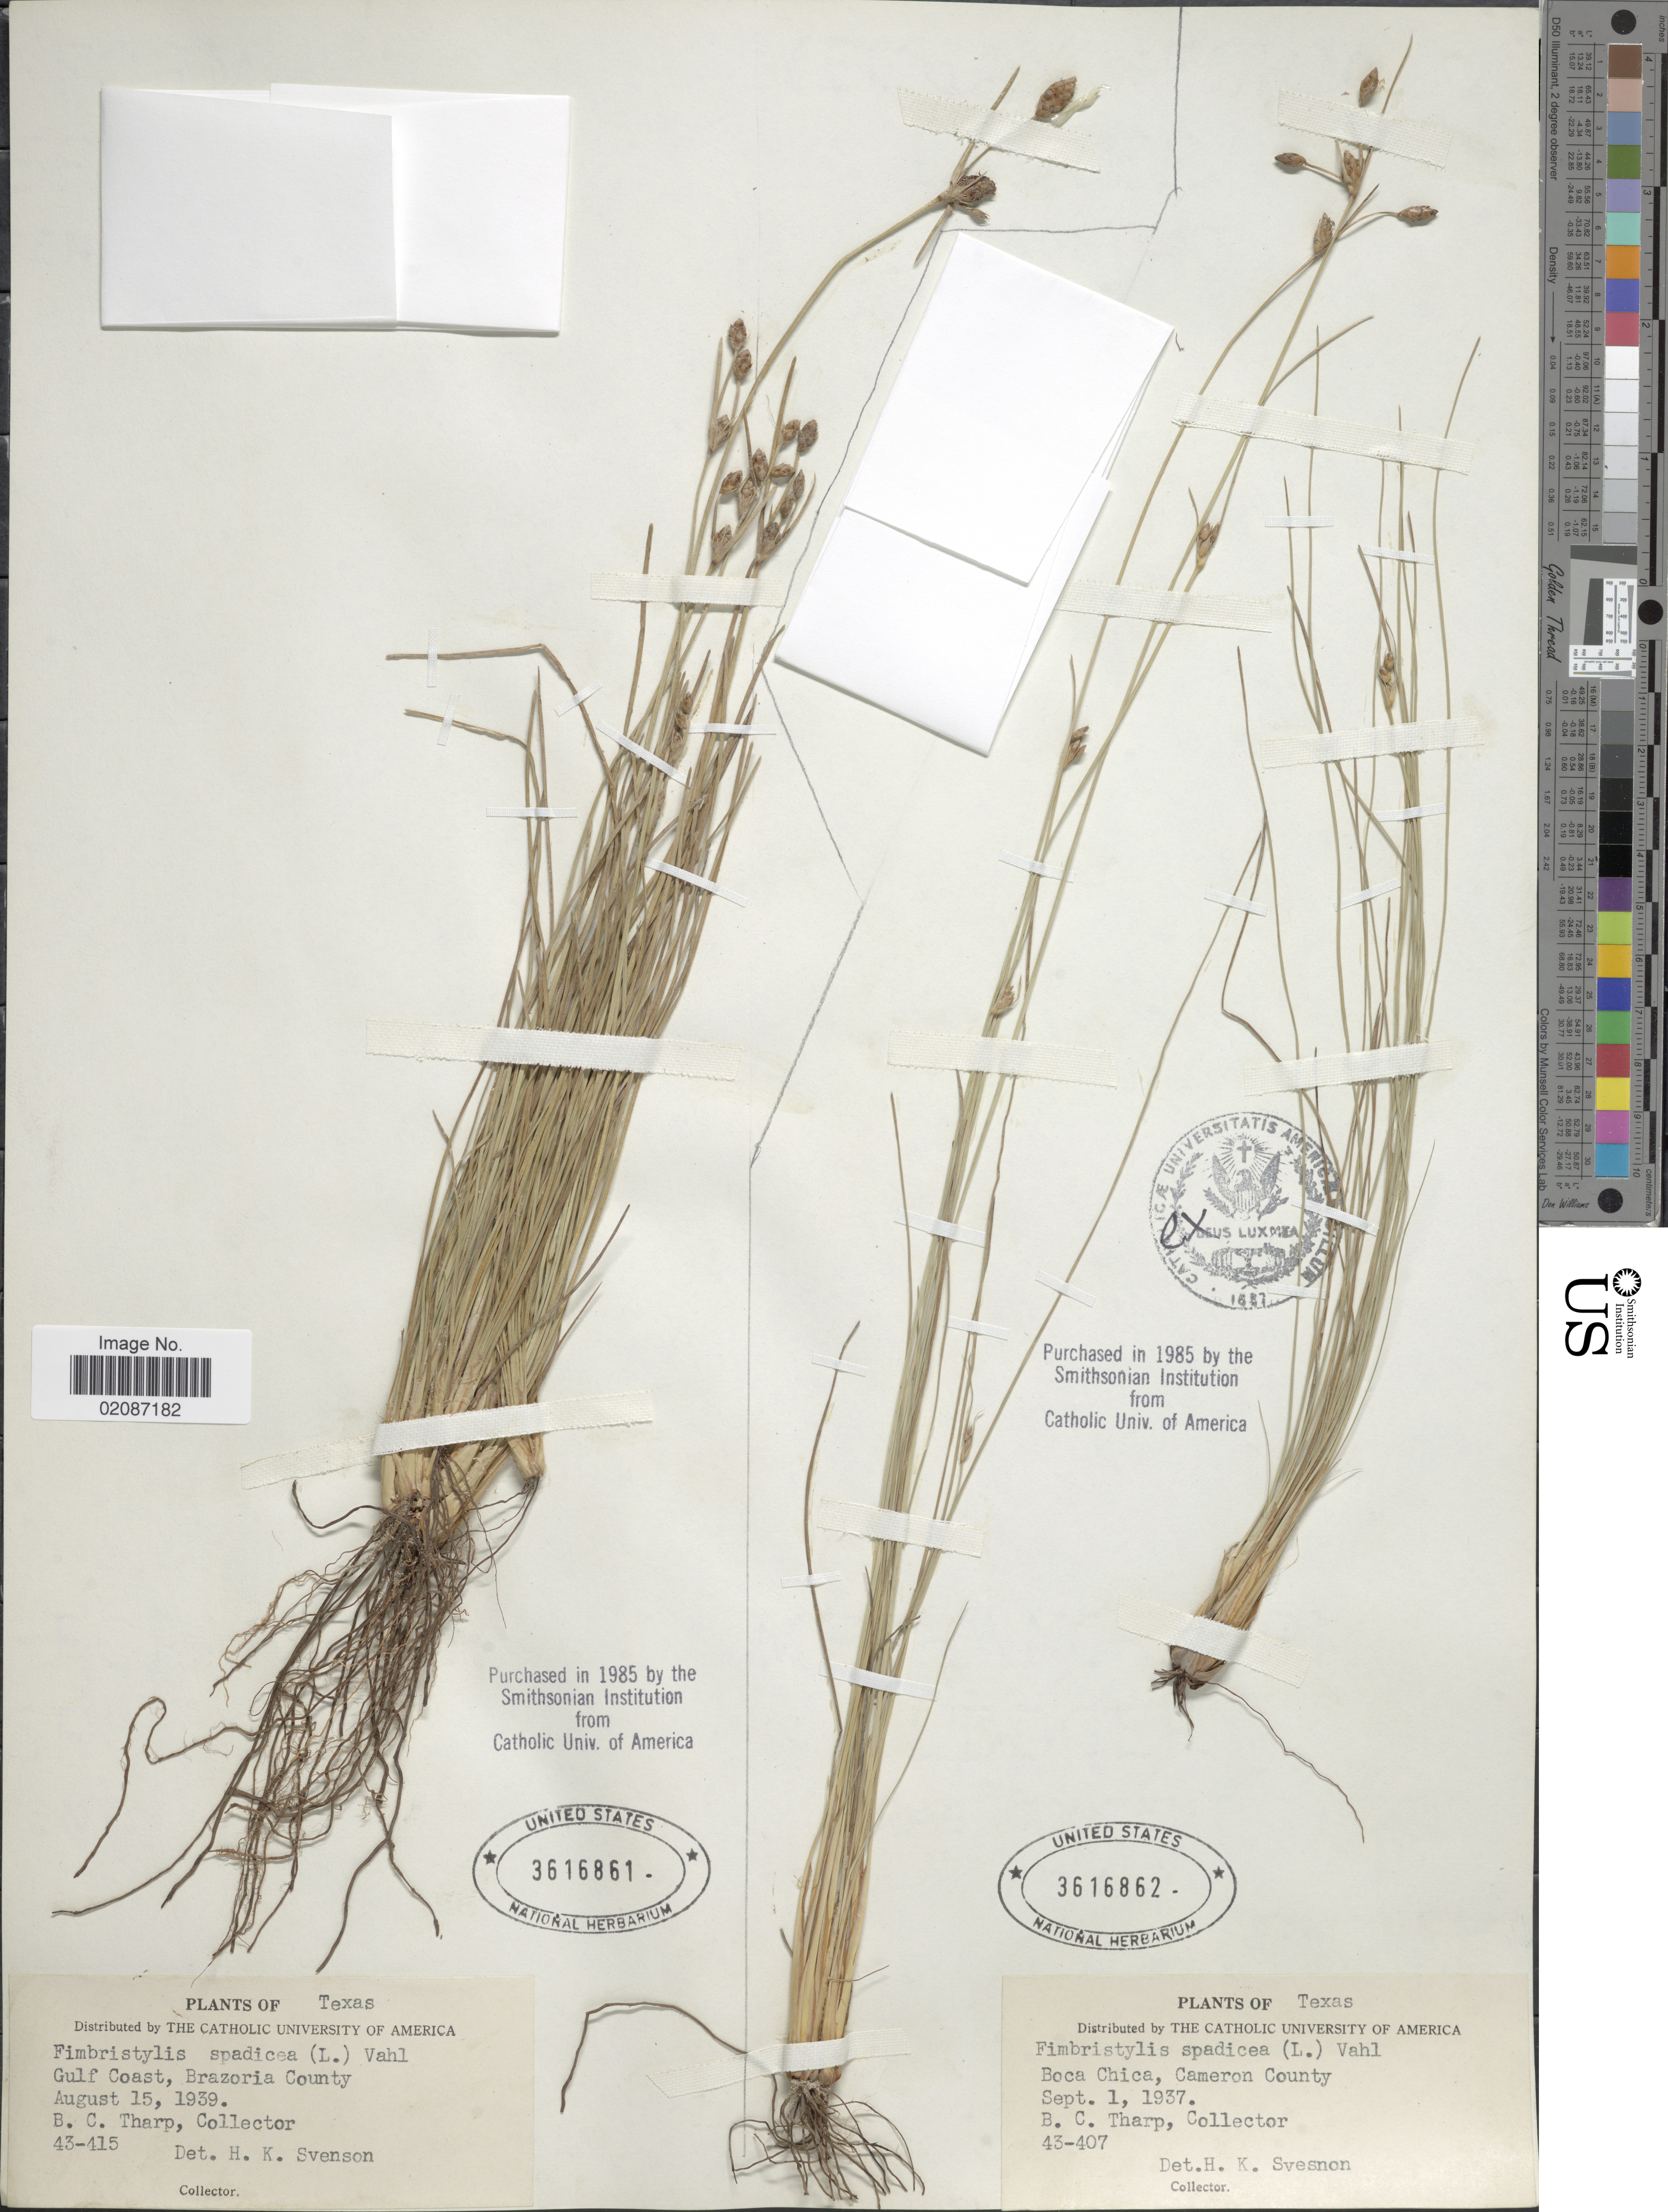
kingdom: Plantae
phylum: Tracheophyta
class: Liliopsida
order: Poales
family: Cyperaceae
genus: Fimbristylis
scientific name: Fimbristylis spadicea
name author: (L.) Vahl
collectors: B. C. Tharp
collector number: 43-415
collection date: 1939-08-15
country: United States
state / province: Texas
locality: Gulf Coast, Brazoria County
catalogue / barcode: US 3616861